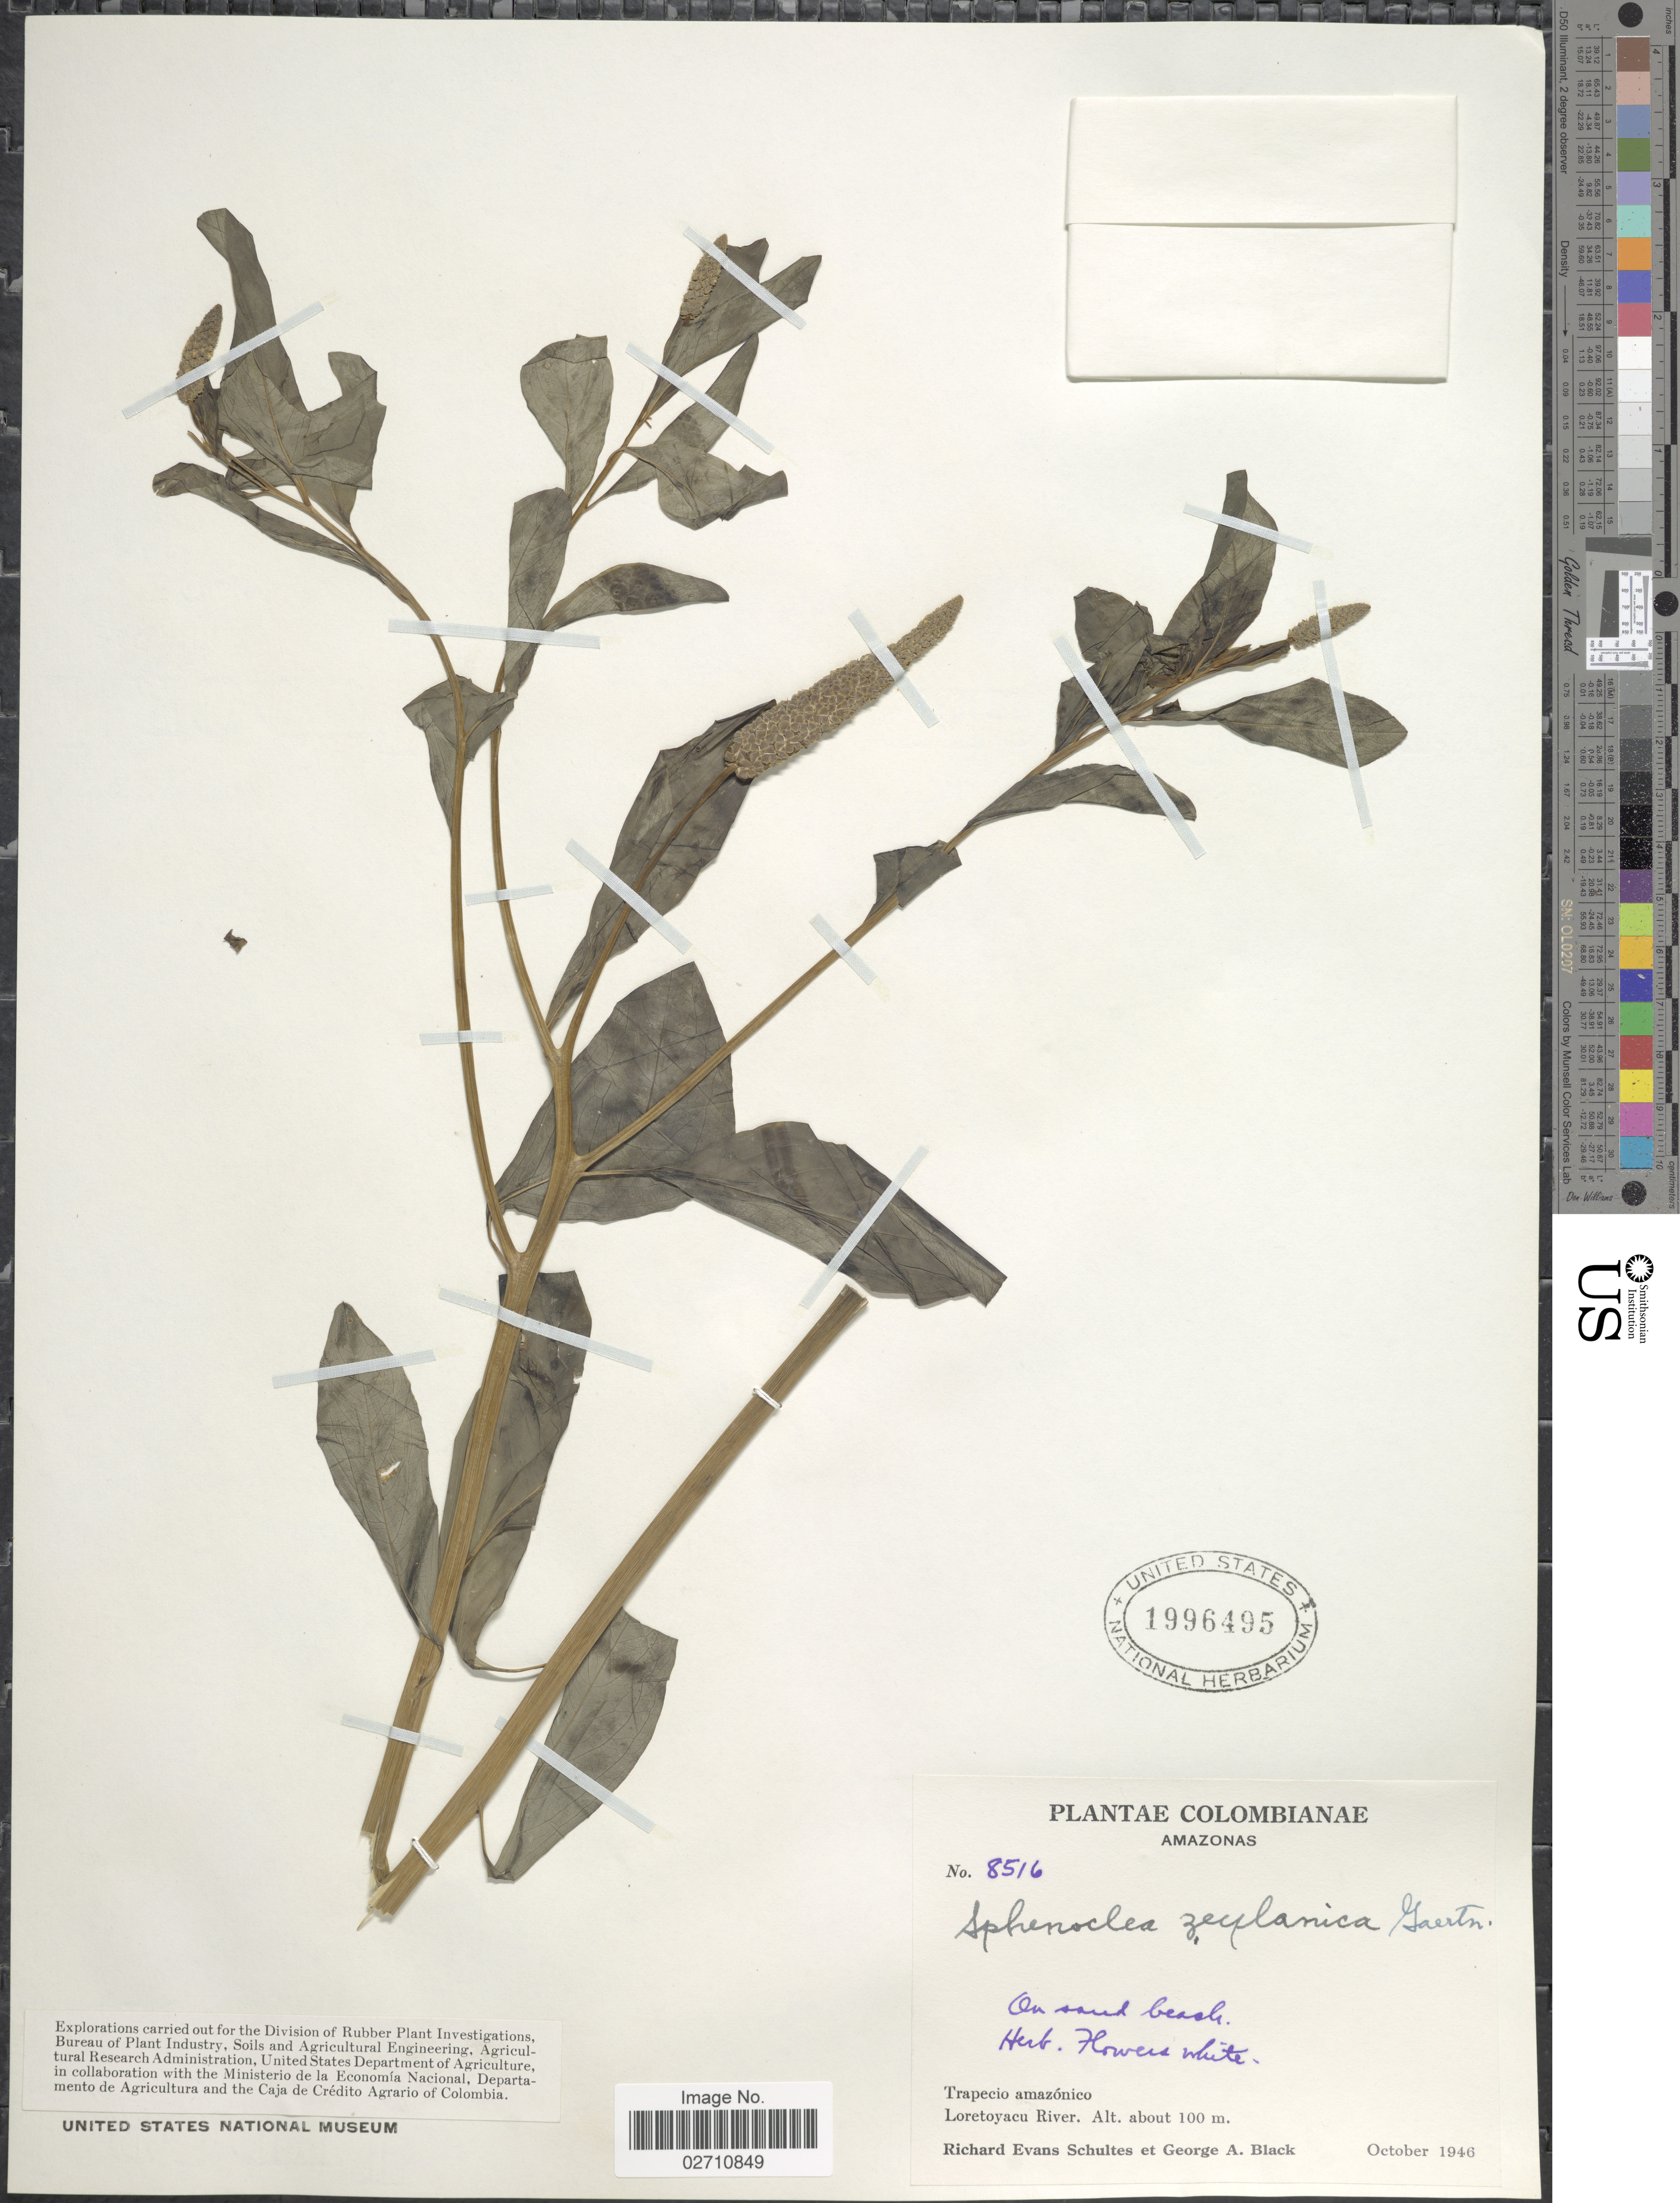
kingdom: Plantae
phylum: Tracheophyta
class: Magnoliopsida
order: Solanales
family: Sphenocleaceae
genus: Sphenoclea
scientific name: Sphenoclea zeylanica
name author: Gaertn.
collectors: R. E. Schultes & G. A. Black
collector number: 8516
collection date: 1946-10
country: Colombia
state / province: Amazônas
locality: Trapecio amazonico. Loretoyacu River.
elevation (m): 100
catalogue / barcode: US 1996495